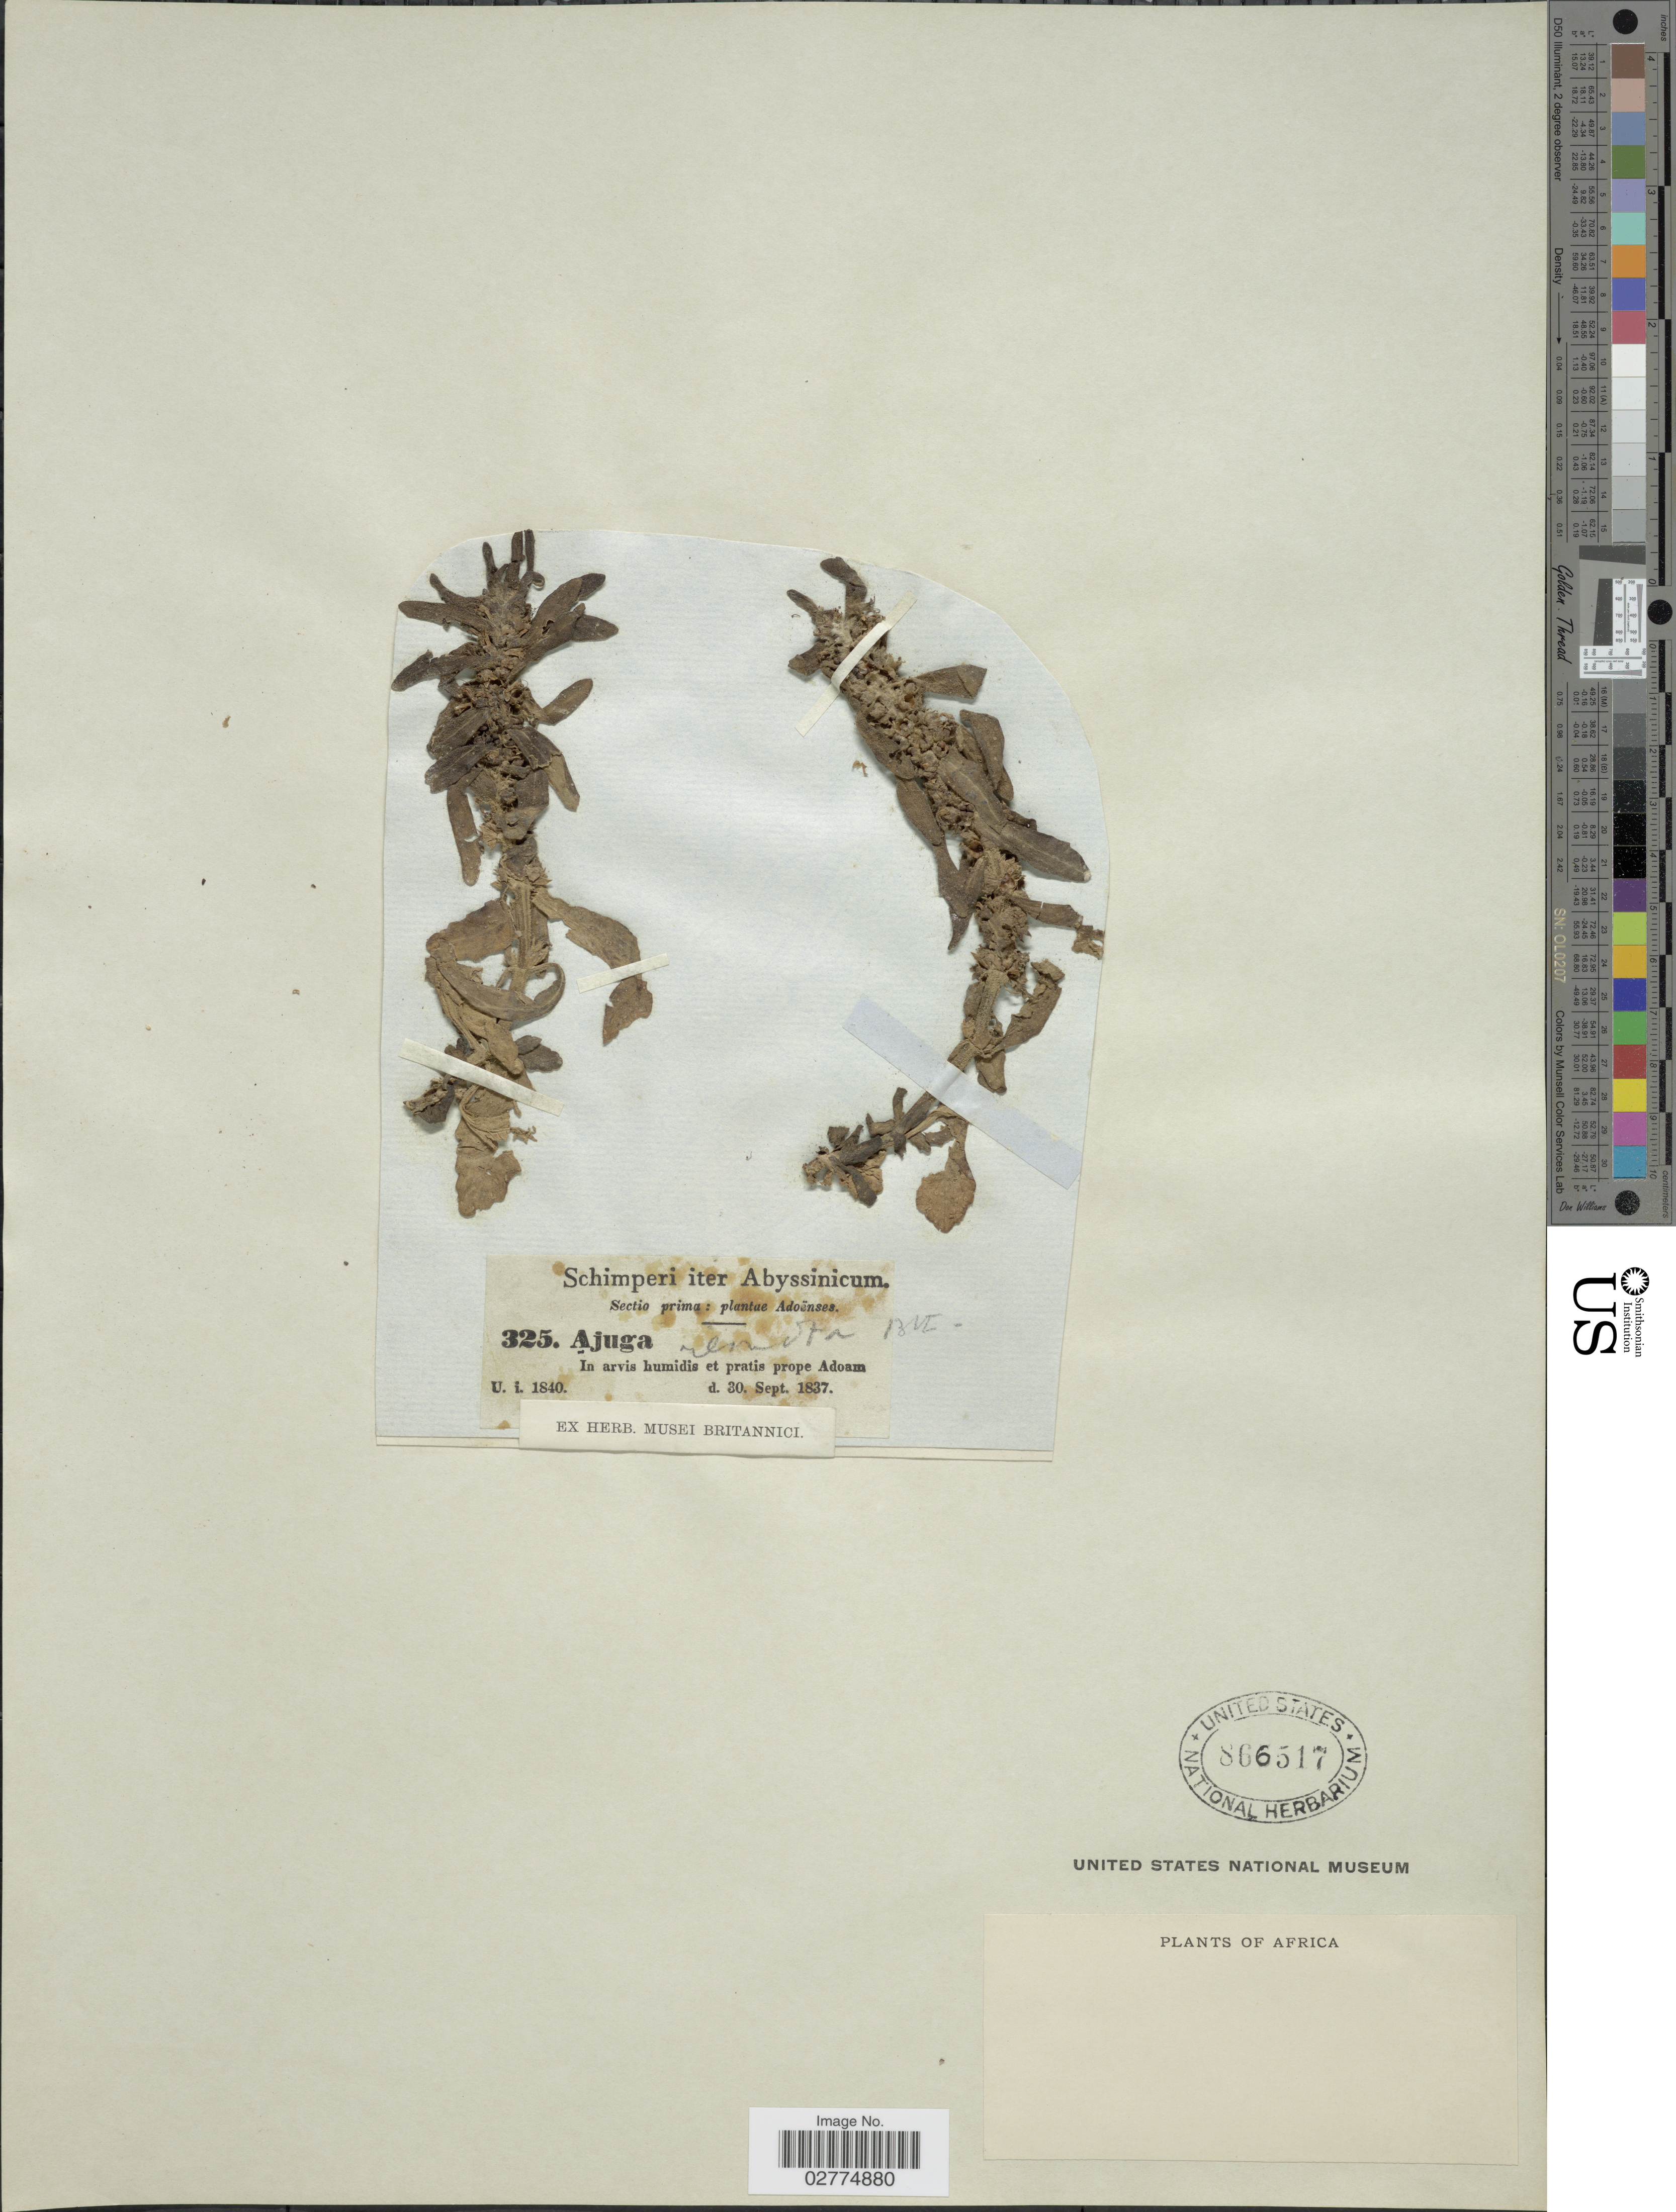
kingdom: Plantae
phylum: Tracheophyta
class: Magnoliopsida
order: Lamiales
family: Lamiaceae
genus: Ajuga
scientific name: Ajuga remota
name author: Wall. ex Benth.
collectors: -. Schimper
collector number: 325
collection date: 1837-09-30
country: Eritrea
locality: Abyssinicum. Adoënses. In arvis humidis et pratis prope Adoam.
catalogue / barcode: US 866517